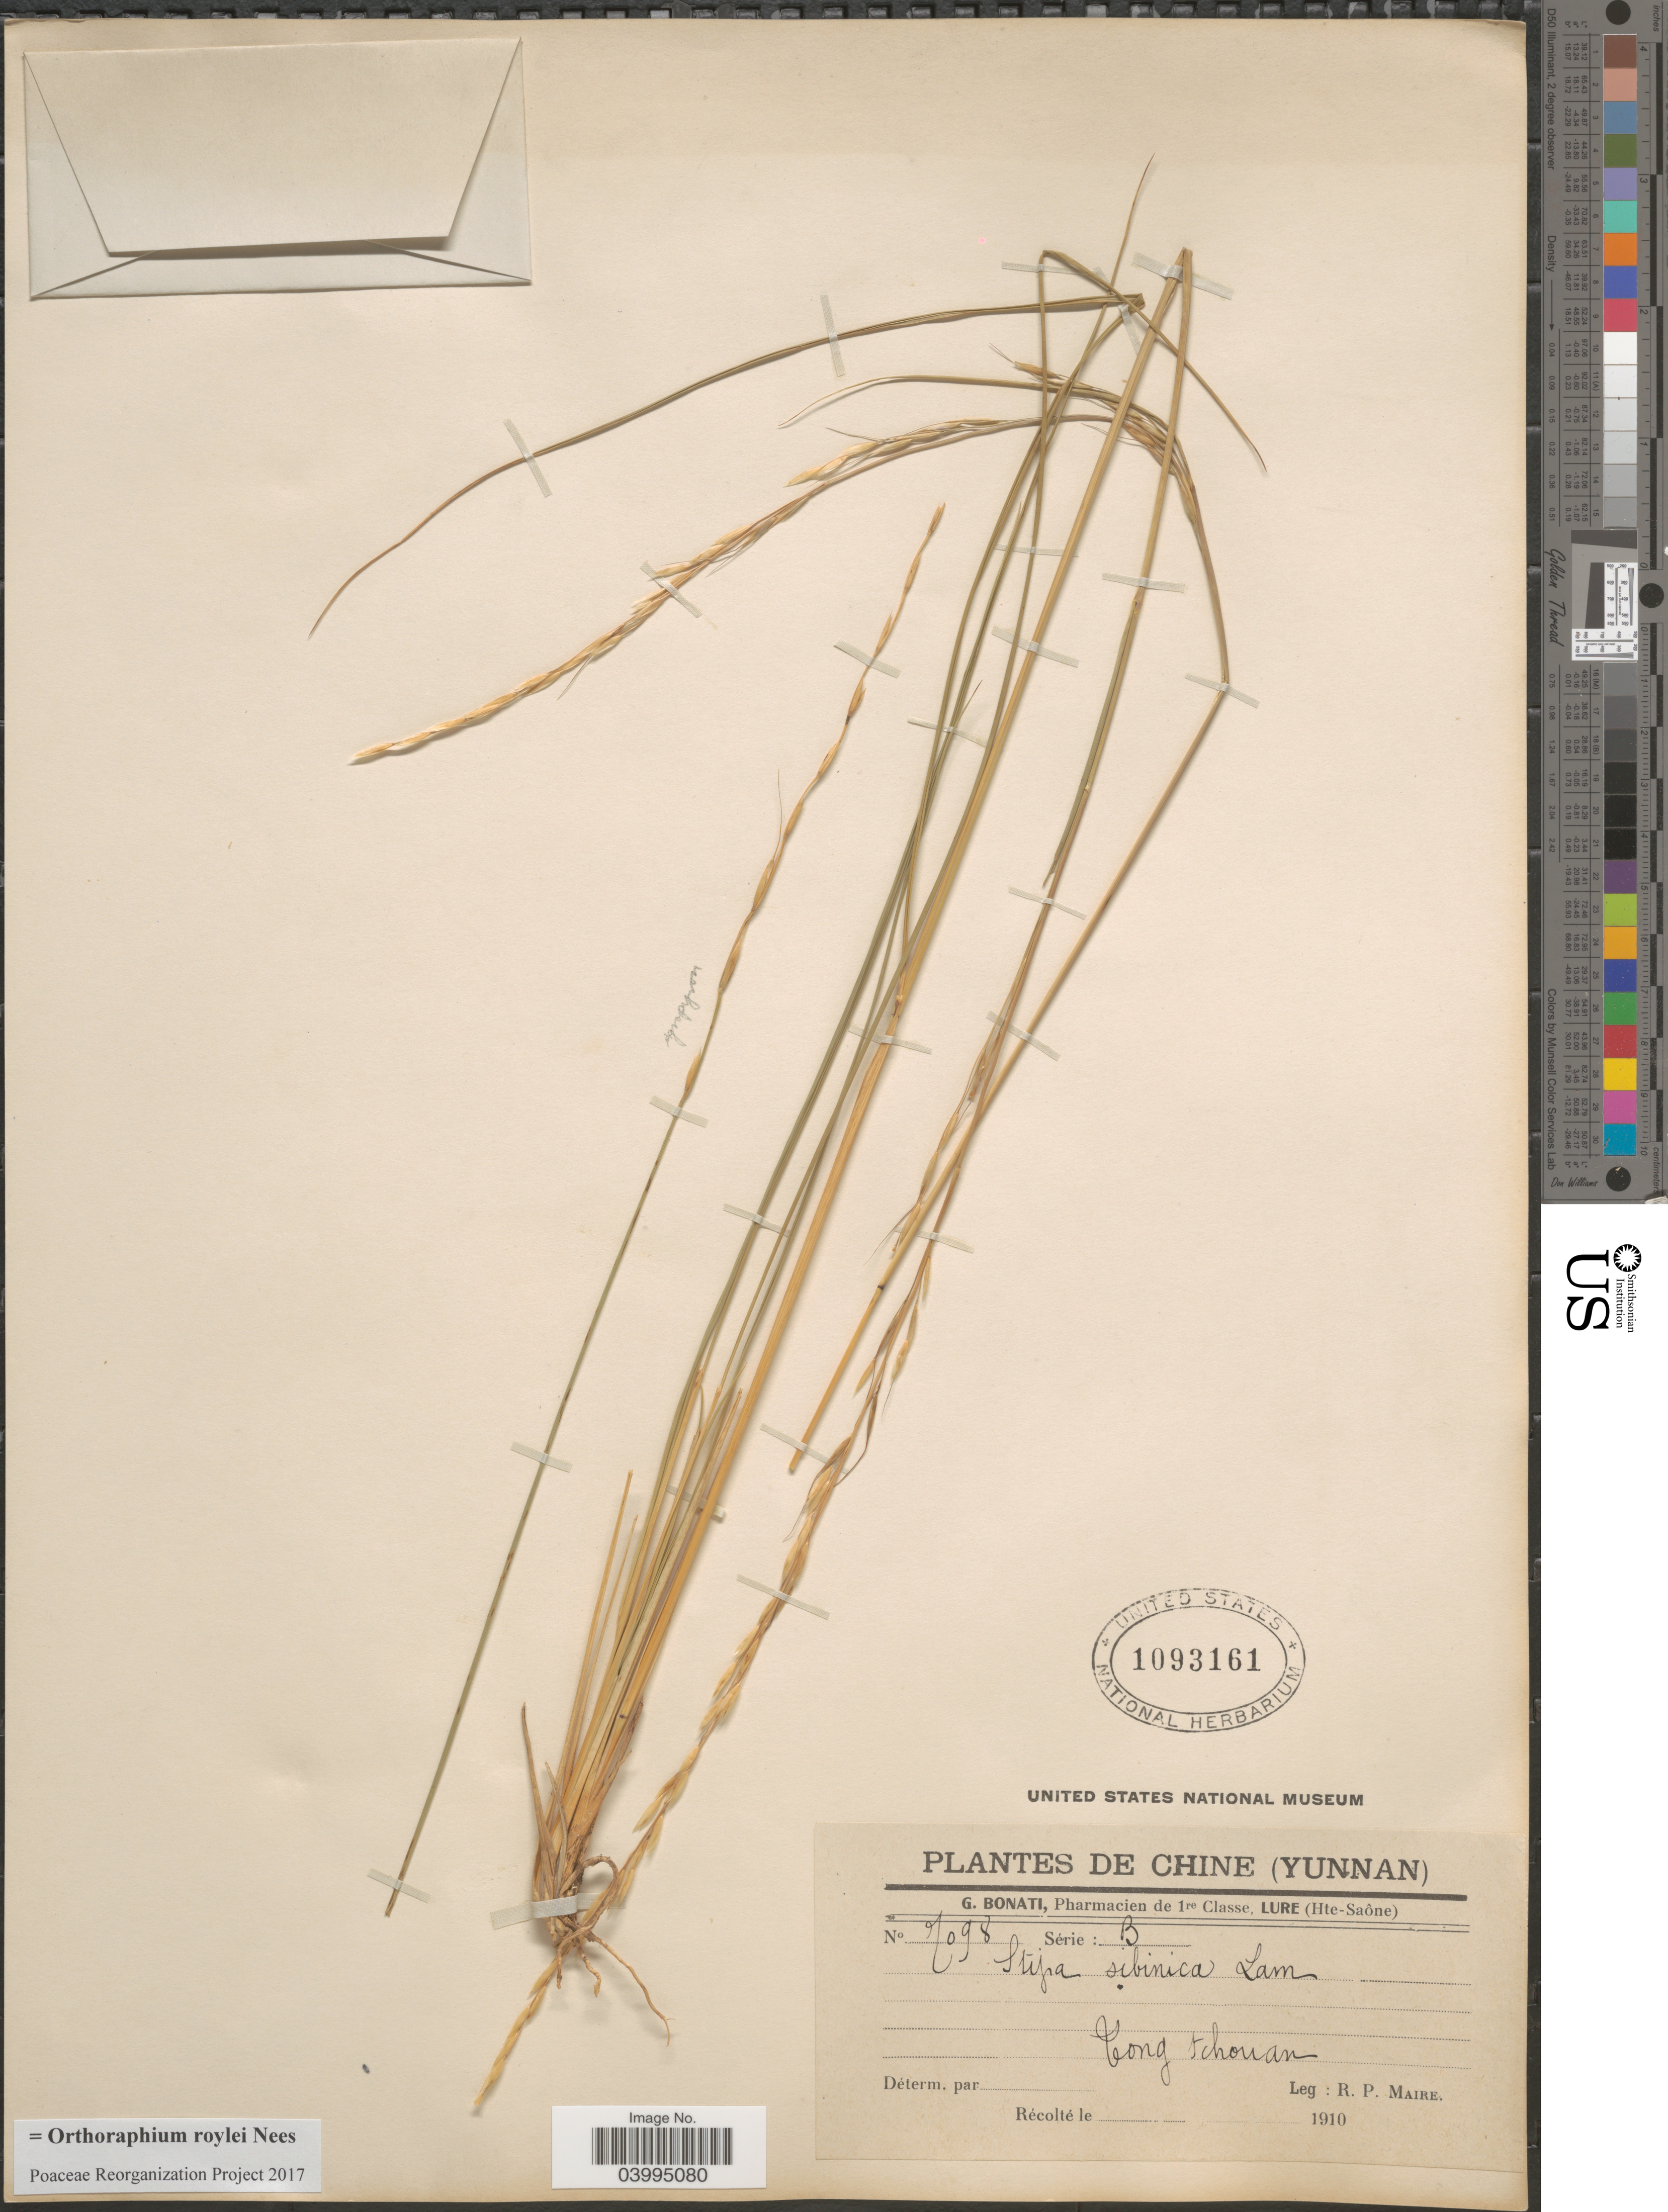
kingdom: Plantae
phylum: Tracheophyta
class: Liliopsida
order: Poales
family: Poaceae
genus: Orthoraphium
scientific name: Orthoraphium roylei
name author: Nees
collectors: R.-P. Maire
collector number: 7098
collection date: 1910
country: China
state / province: Yunnan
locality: Tong Schouan.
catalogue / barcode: US 1093161